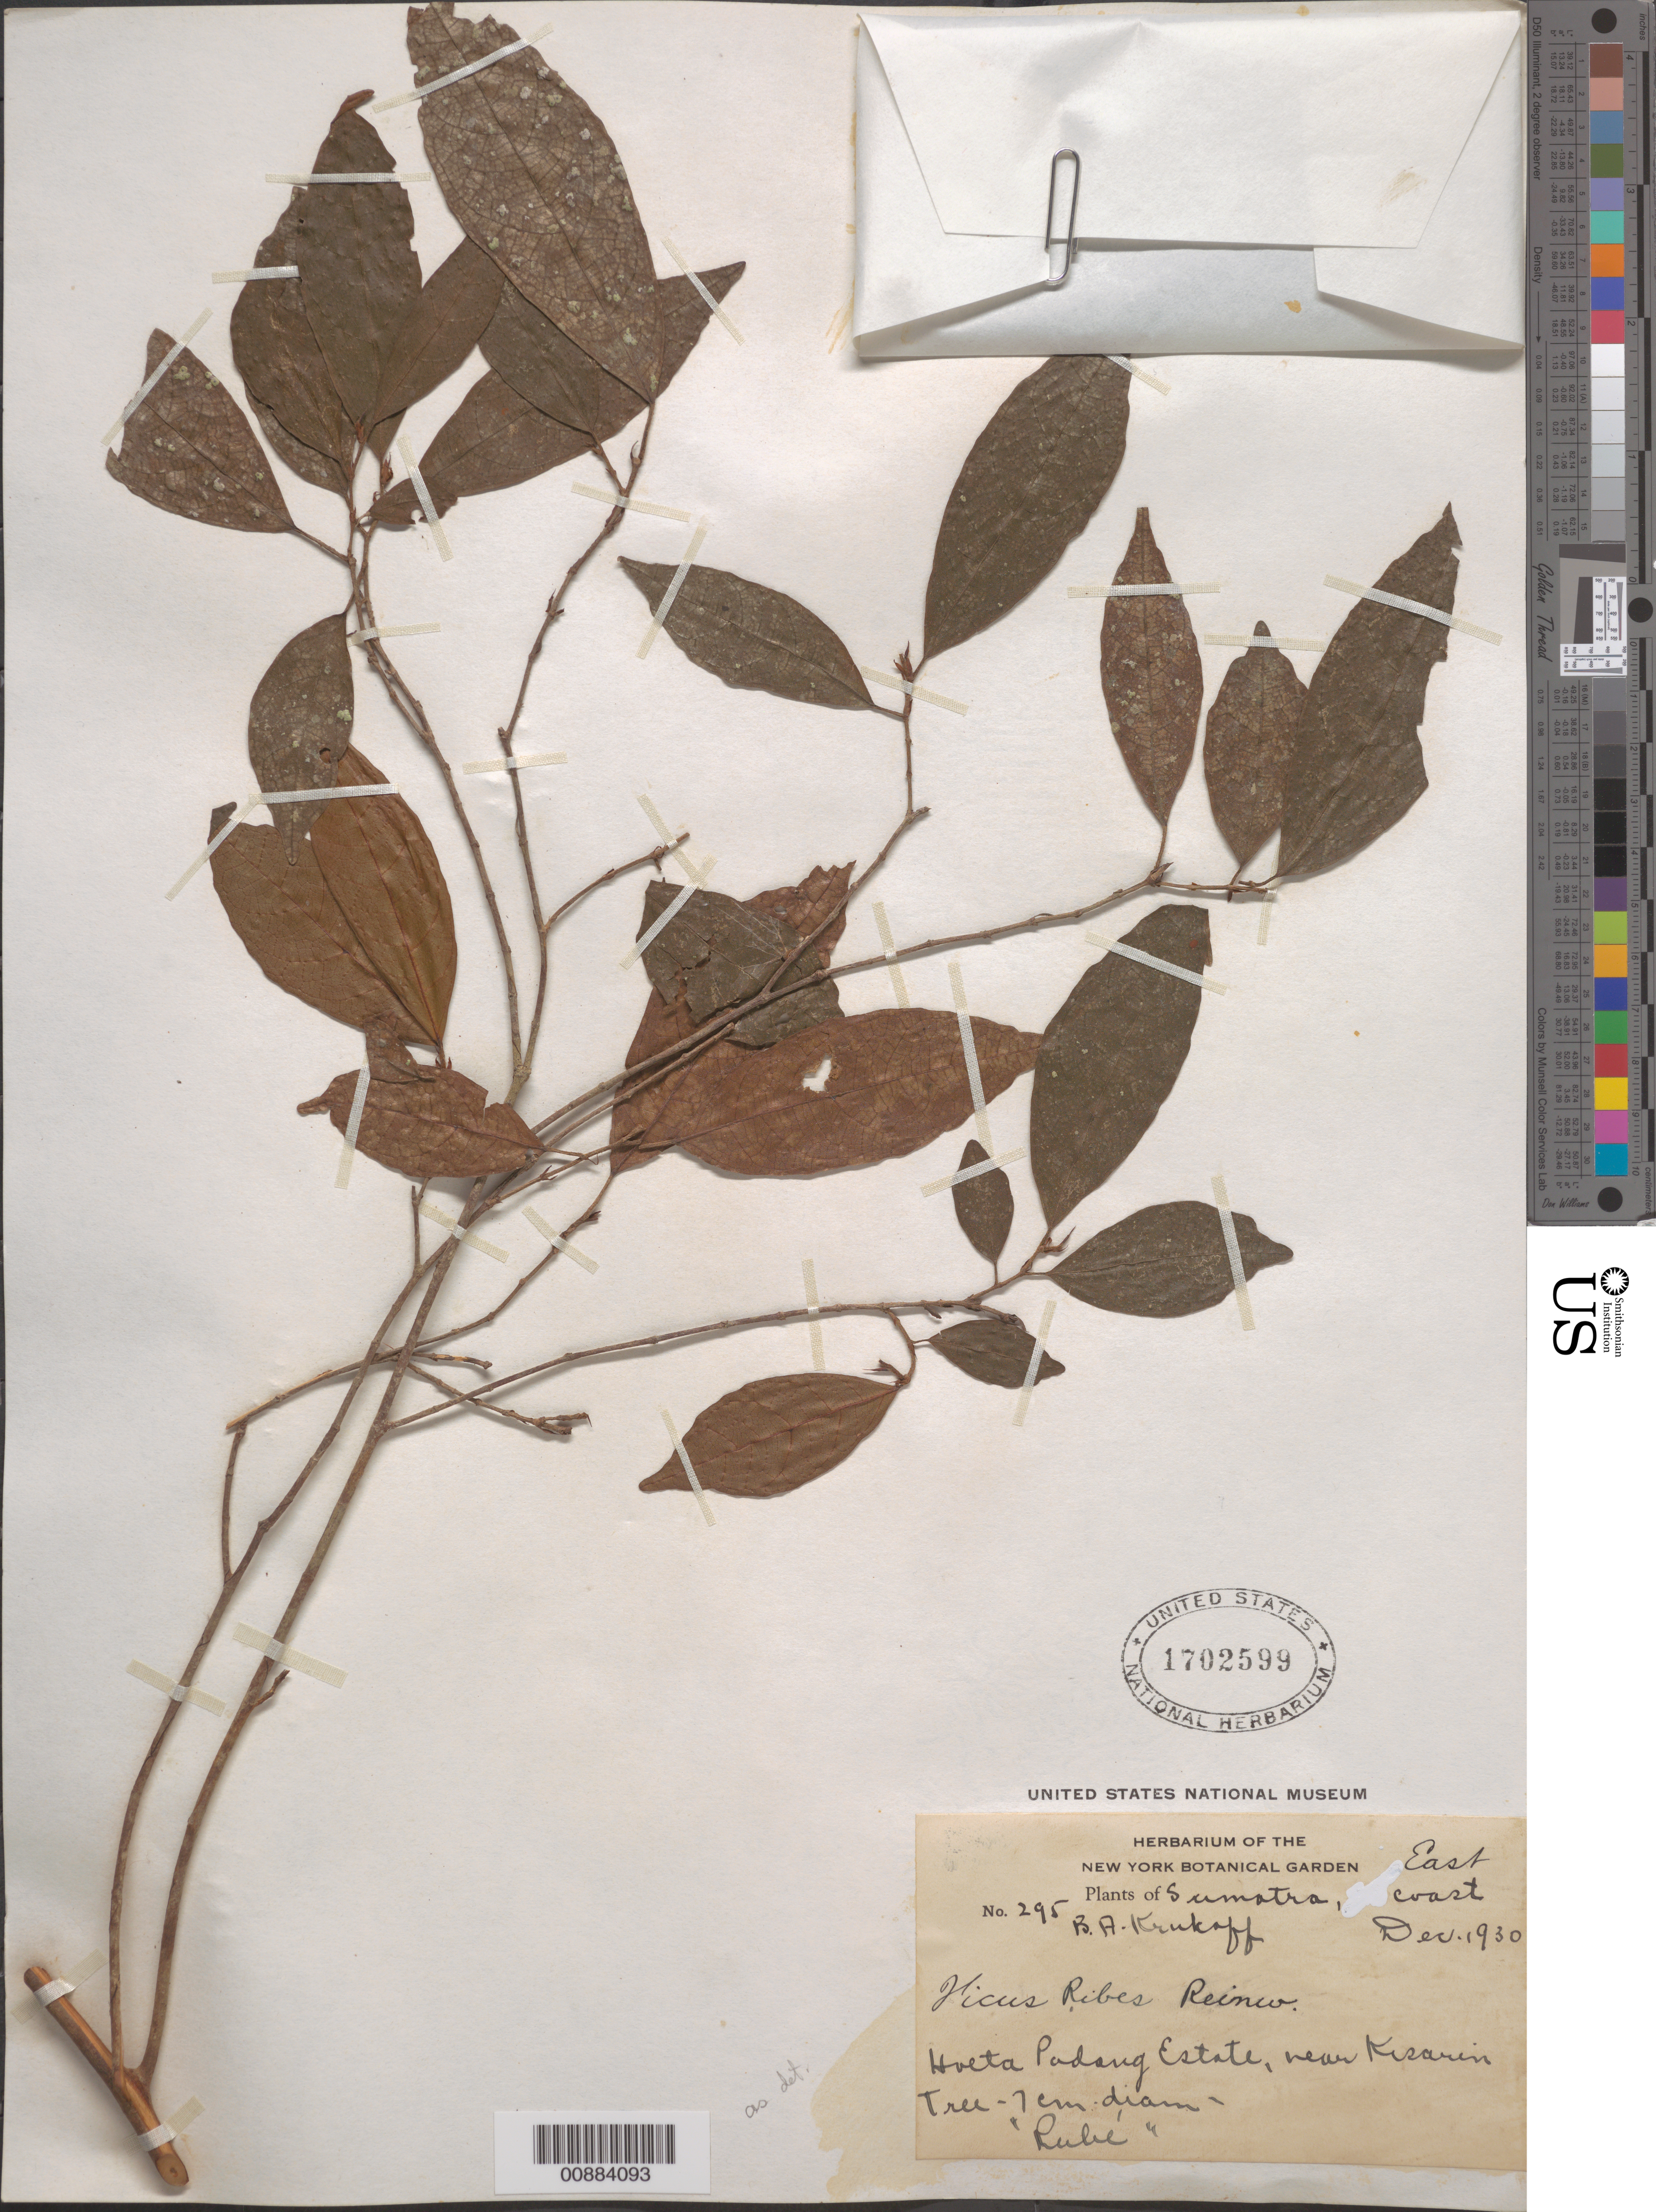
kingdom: Plantae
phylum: Tracheophyta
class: Magnoliopsida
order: Rosales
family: Moraceae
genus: Ficus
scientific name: Ficus ribes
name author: Reinw. ex Blume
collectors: B. A. Krukoff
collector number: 295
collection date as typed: Dec 1930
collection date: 1930-12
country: Indonesia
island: Sumatra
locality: East coast, Hueta Padang Estate, near Kisarin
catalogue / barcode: US 1702599